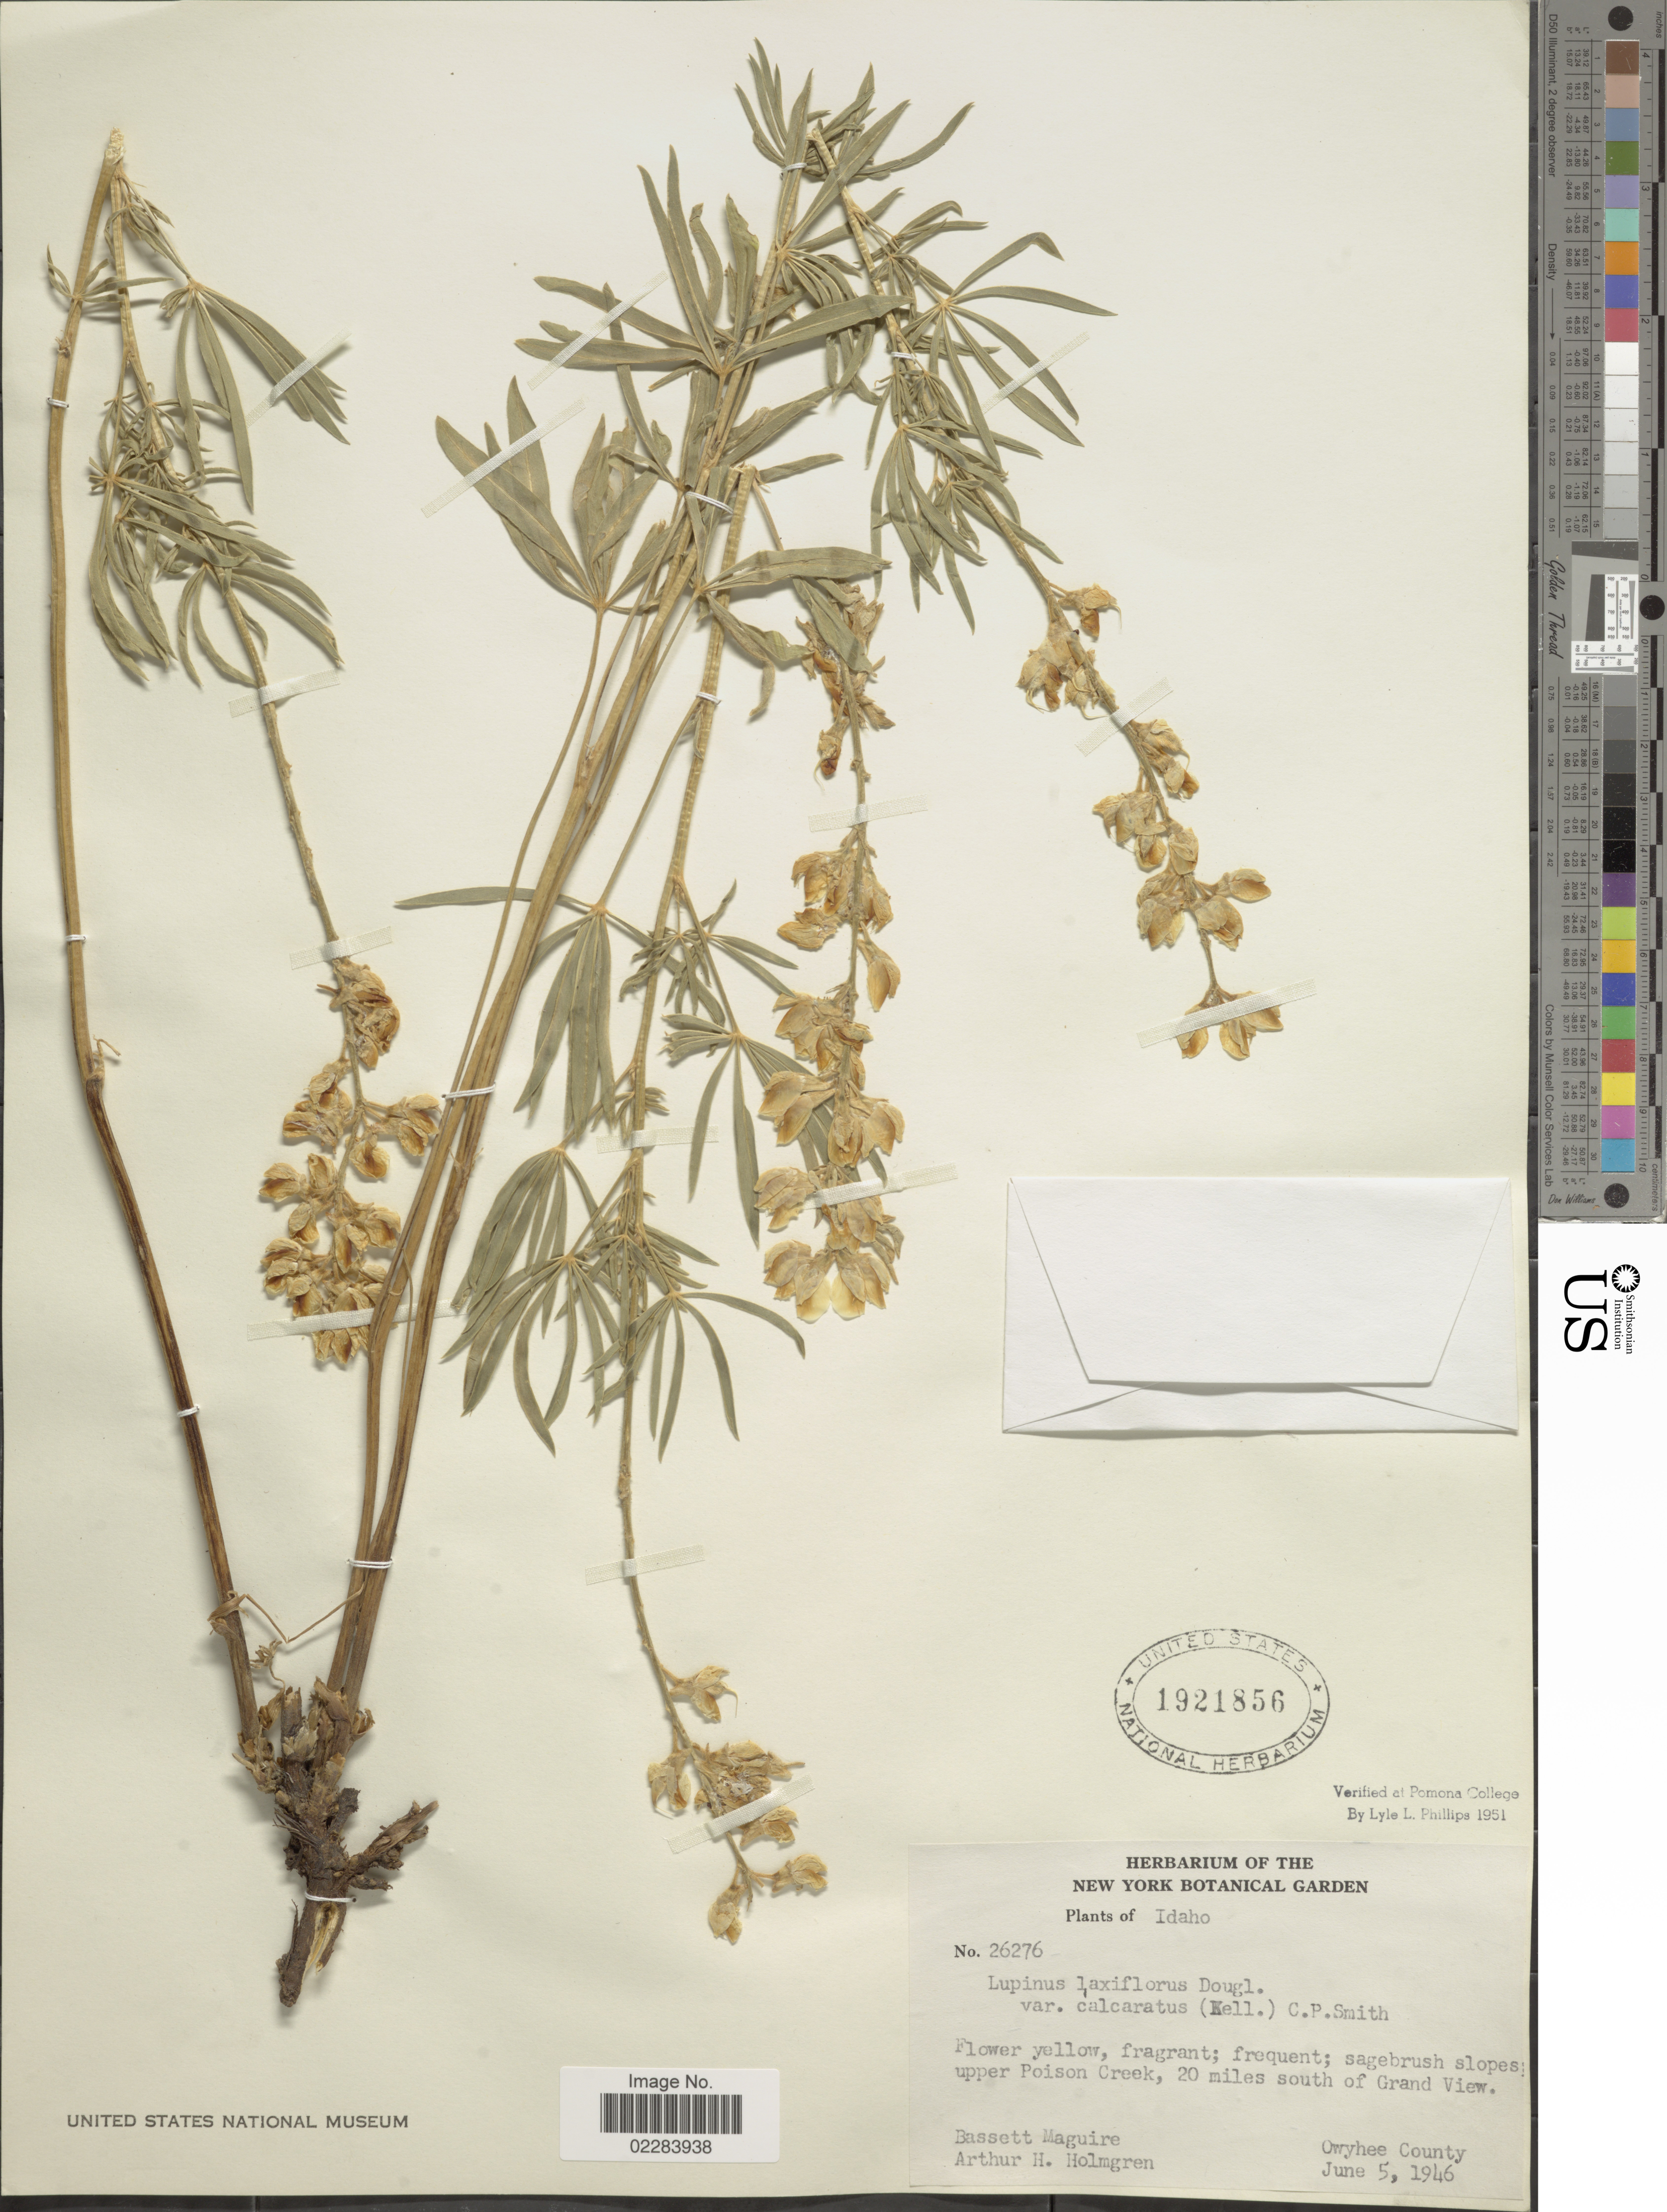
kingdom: Plantae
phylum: Tracheophyta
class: Magnoliopsida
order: Fabales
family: Fabaceae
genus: Lupinus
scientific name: Lupinus arbustus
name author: Lindl.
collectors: B. Maguire & A. H. Holmgren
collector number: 26276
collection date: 1946-06-05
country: United States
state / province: Idaho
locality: Upper Poison Creek, 20 miles south of Grand View. Owyhee County.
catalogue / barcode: US 1921856